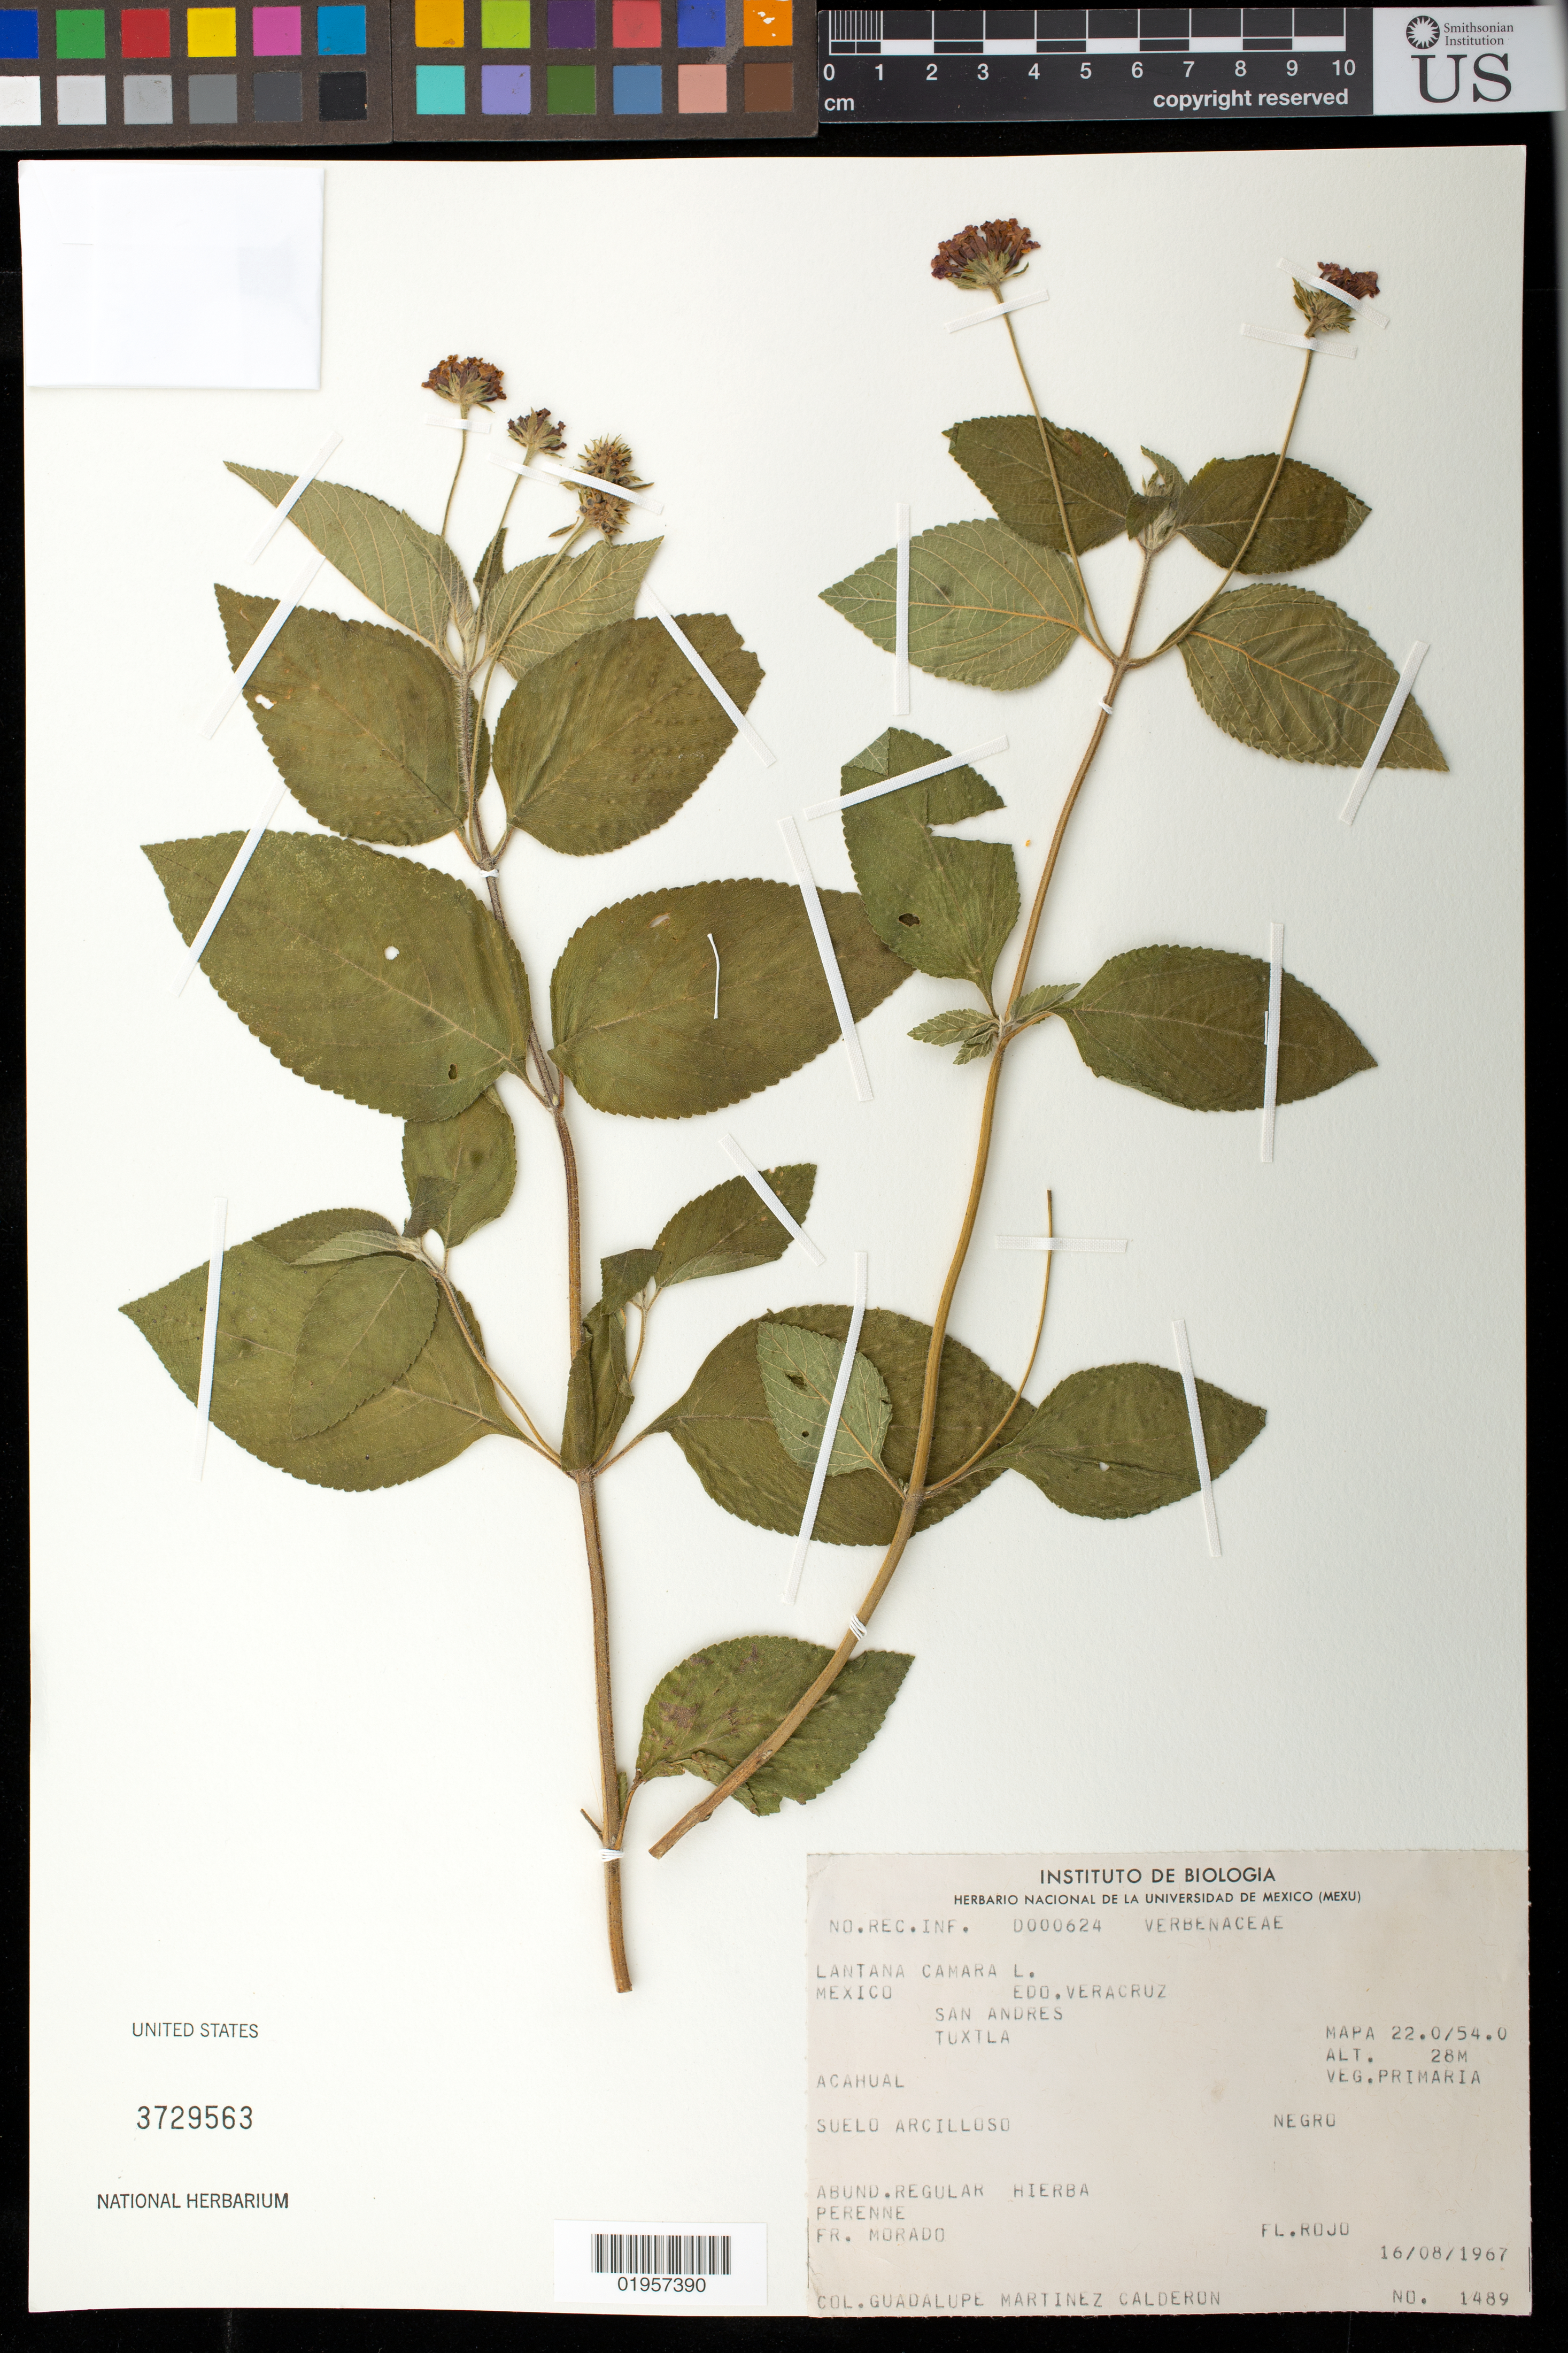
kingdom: Plantae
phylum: Tracheophyta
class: Magnoliopsida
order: Lamiales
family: Verbenaceae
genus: Lantana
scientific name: Lantana camara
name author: L.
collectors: G. Martínez Calderón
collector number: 1489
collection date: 1967-08-16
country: Mexico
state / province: Veracruz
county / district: Tuxtla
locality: San Andres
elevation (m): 28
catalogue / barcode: US 3729563